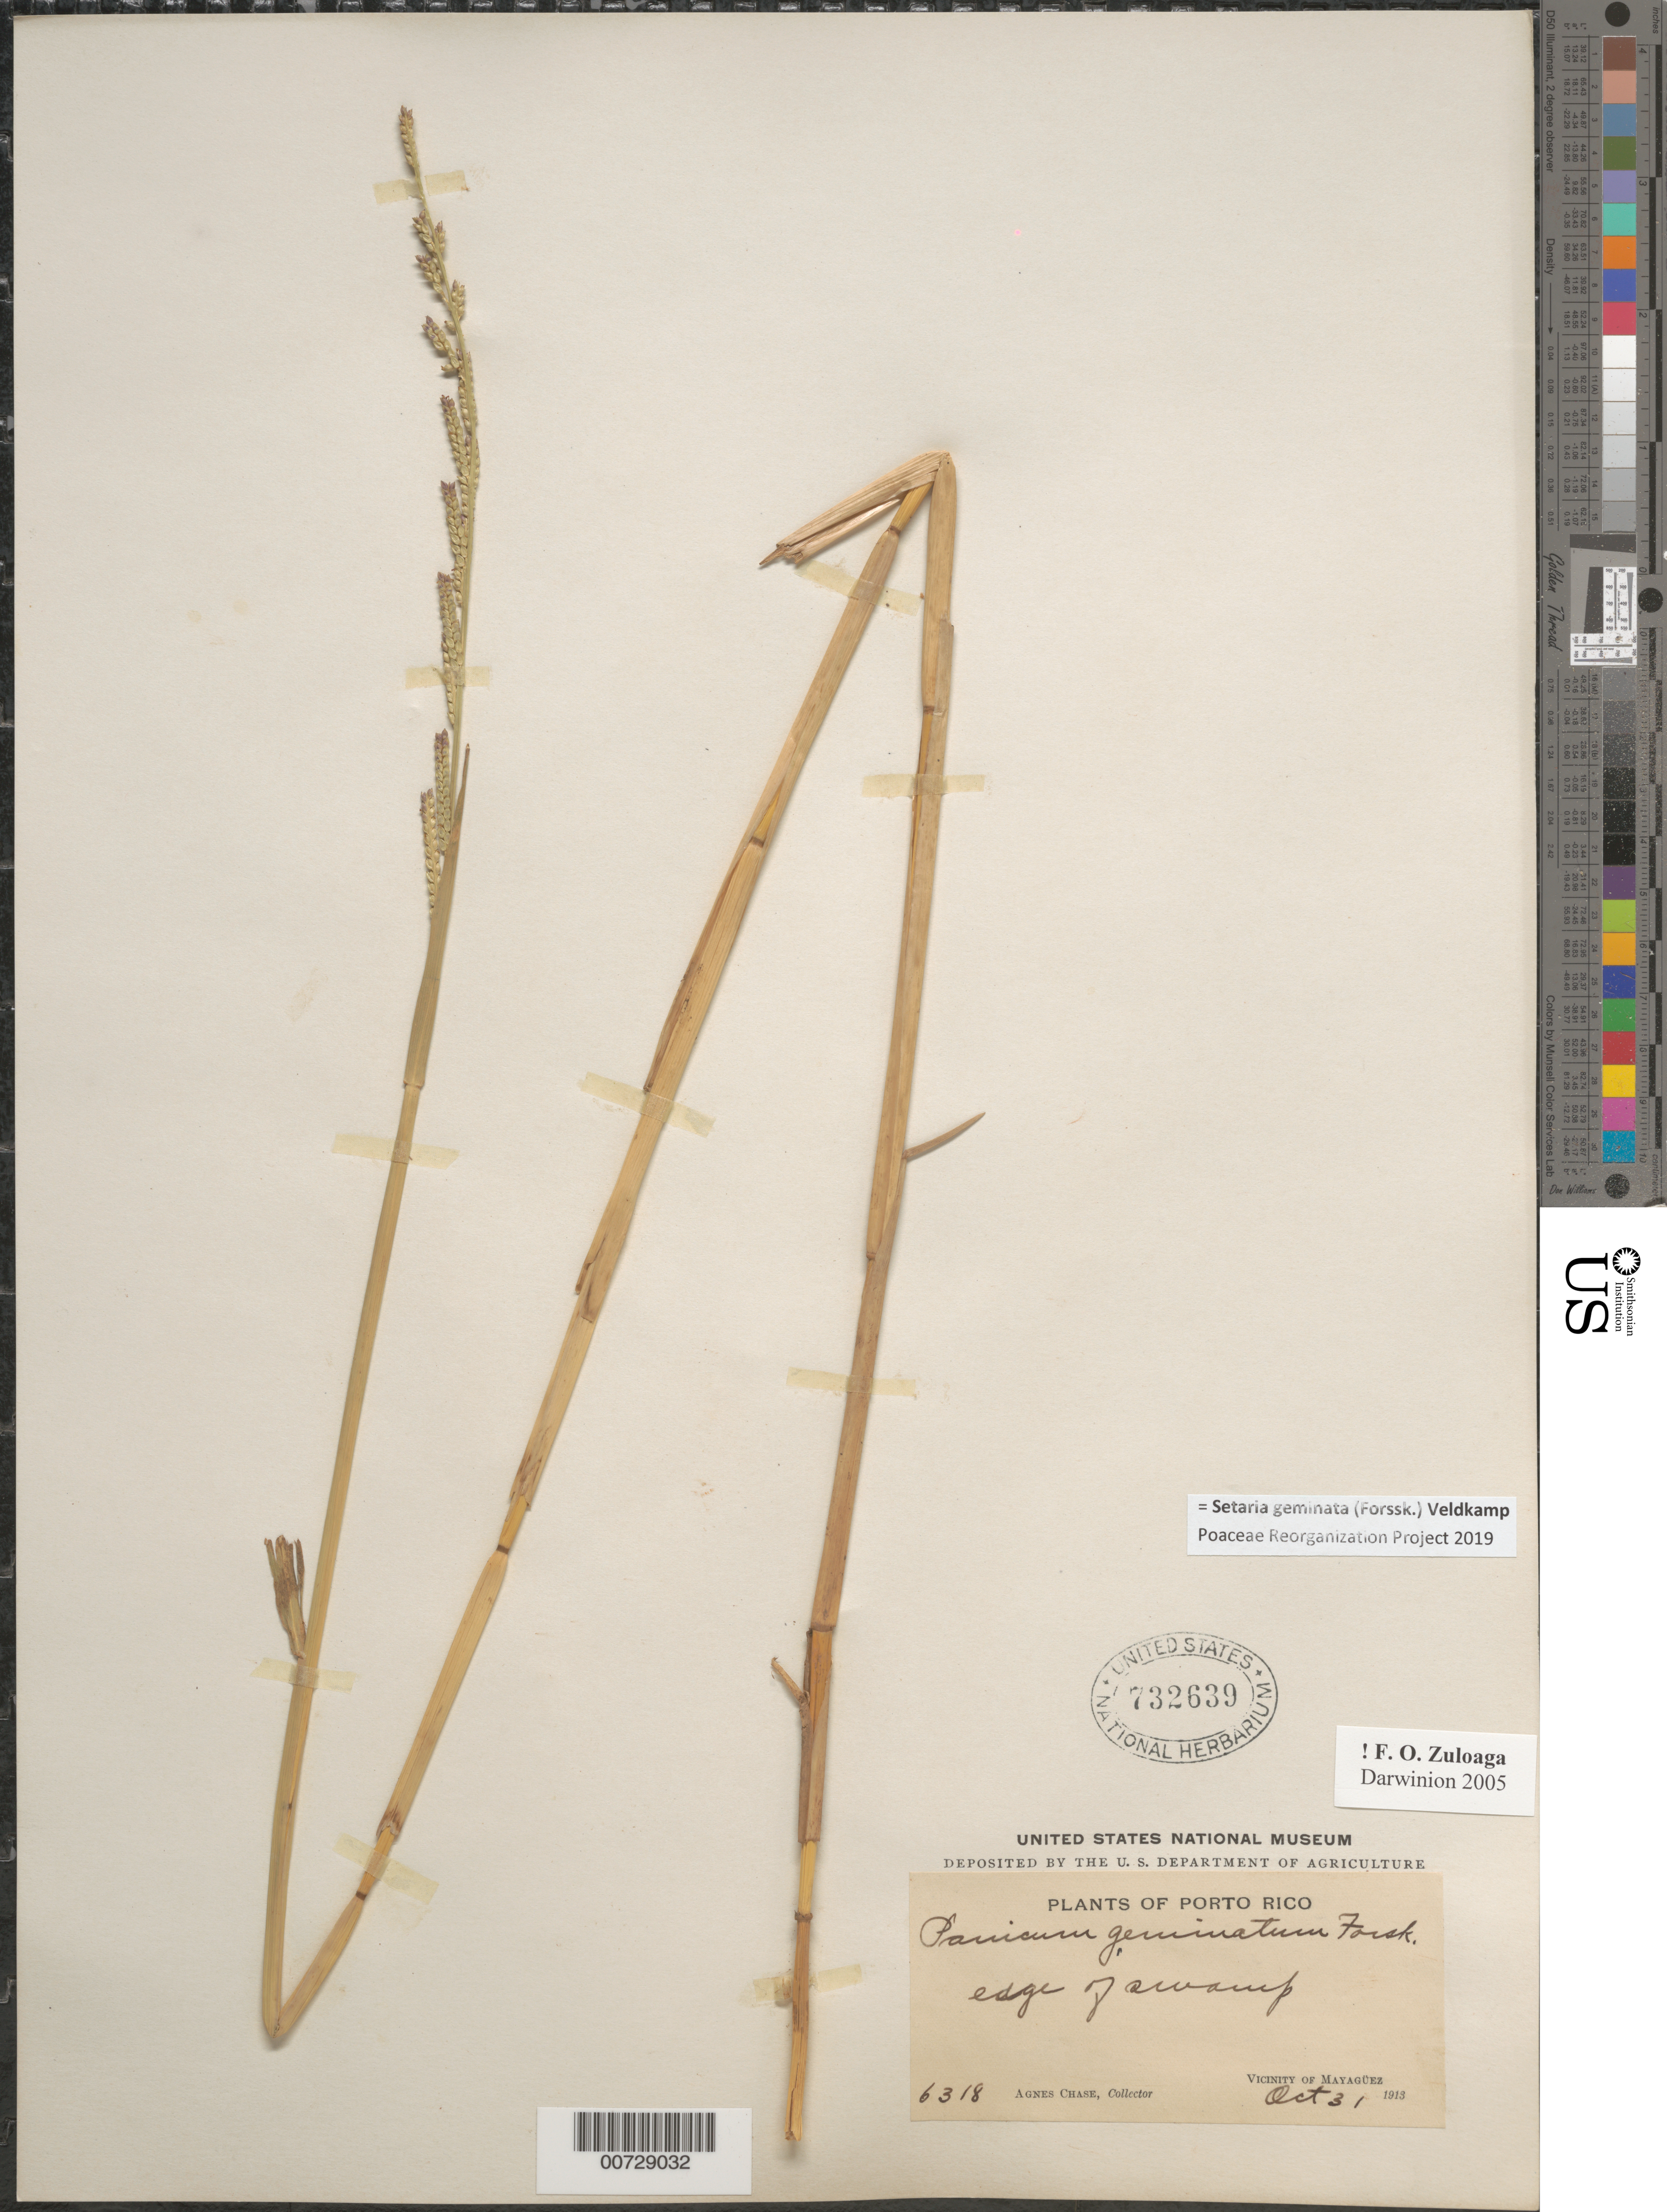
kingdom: Plantae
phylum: Tracheophyta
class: Liliopsida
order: Poales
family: Poaceae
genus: Paspalidium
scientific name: Paspalidium geminatum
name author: (Forssk.) Stapf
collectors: A. Chase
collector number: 6318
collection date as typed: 31 Oct 1913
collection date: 1913-10-31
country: Puerto Rico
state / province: Mayagüez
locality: Mayaguez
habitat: Edge of swamp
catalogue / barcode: US 732639